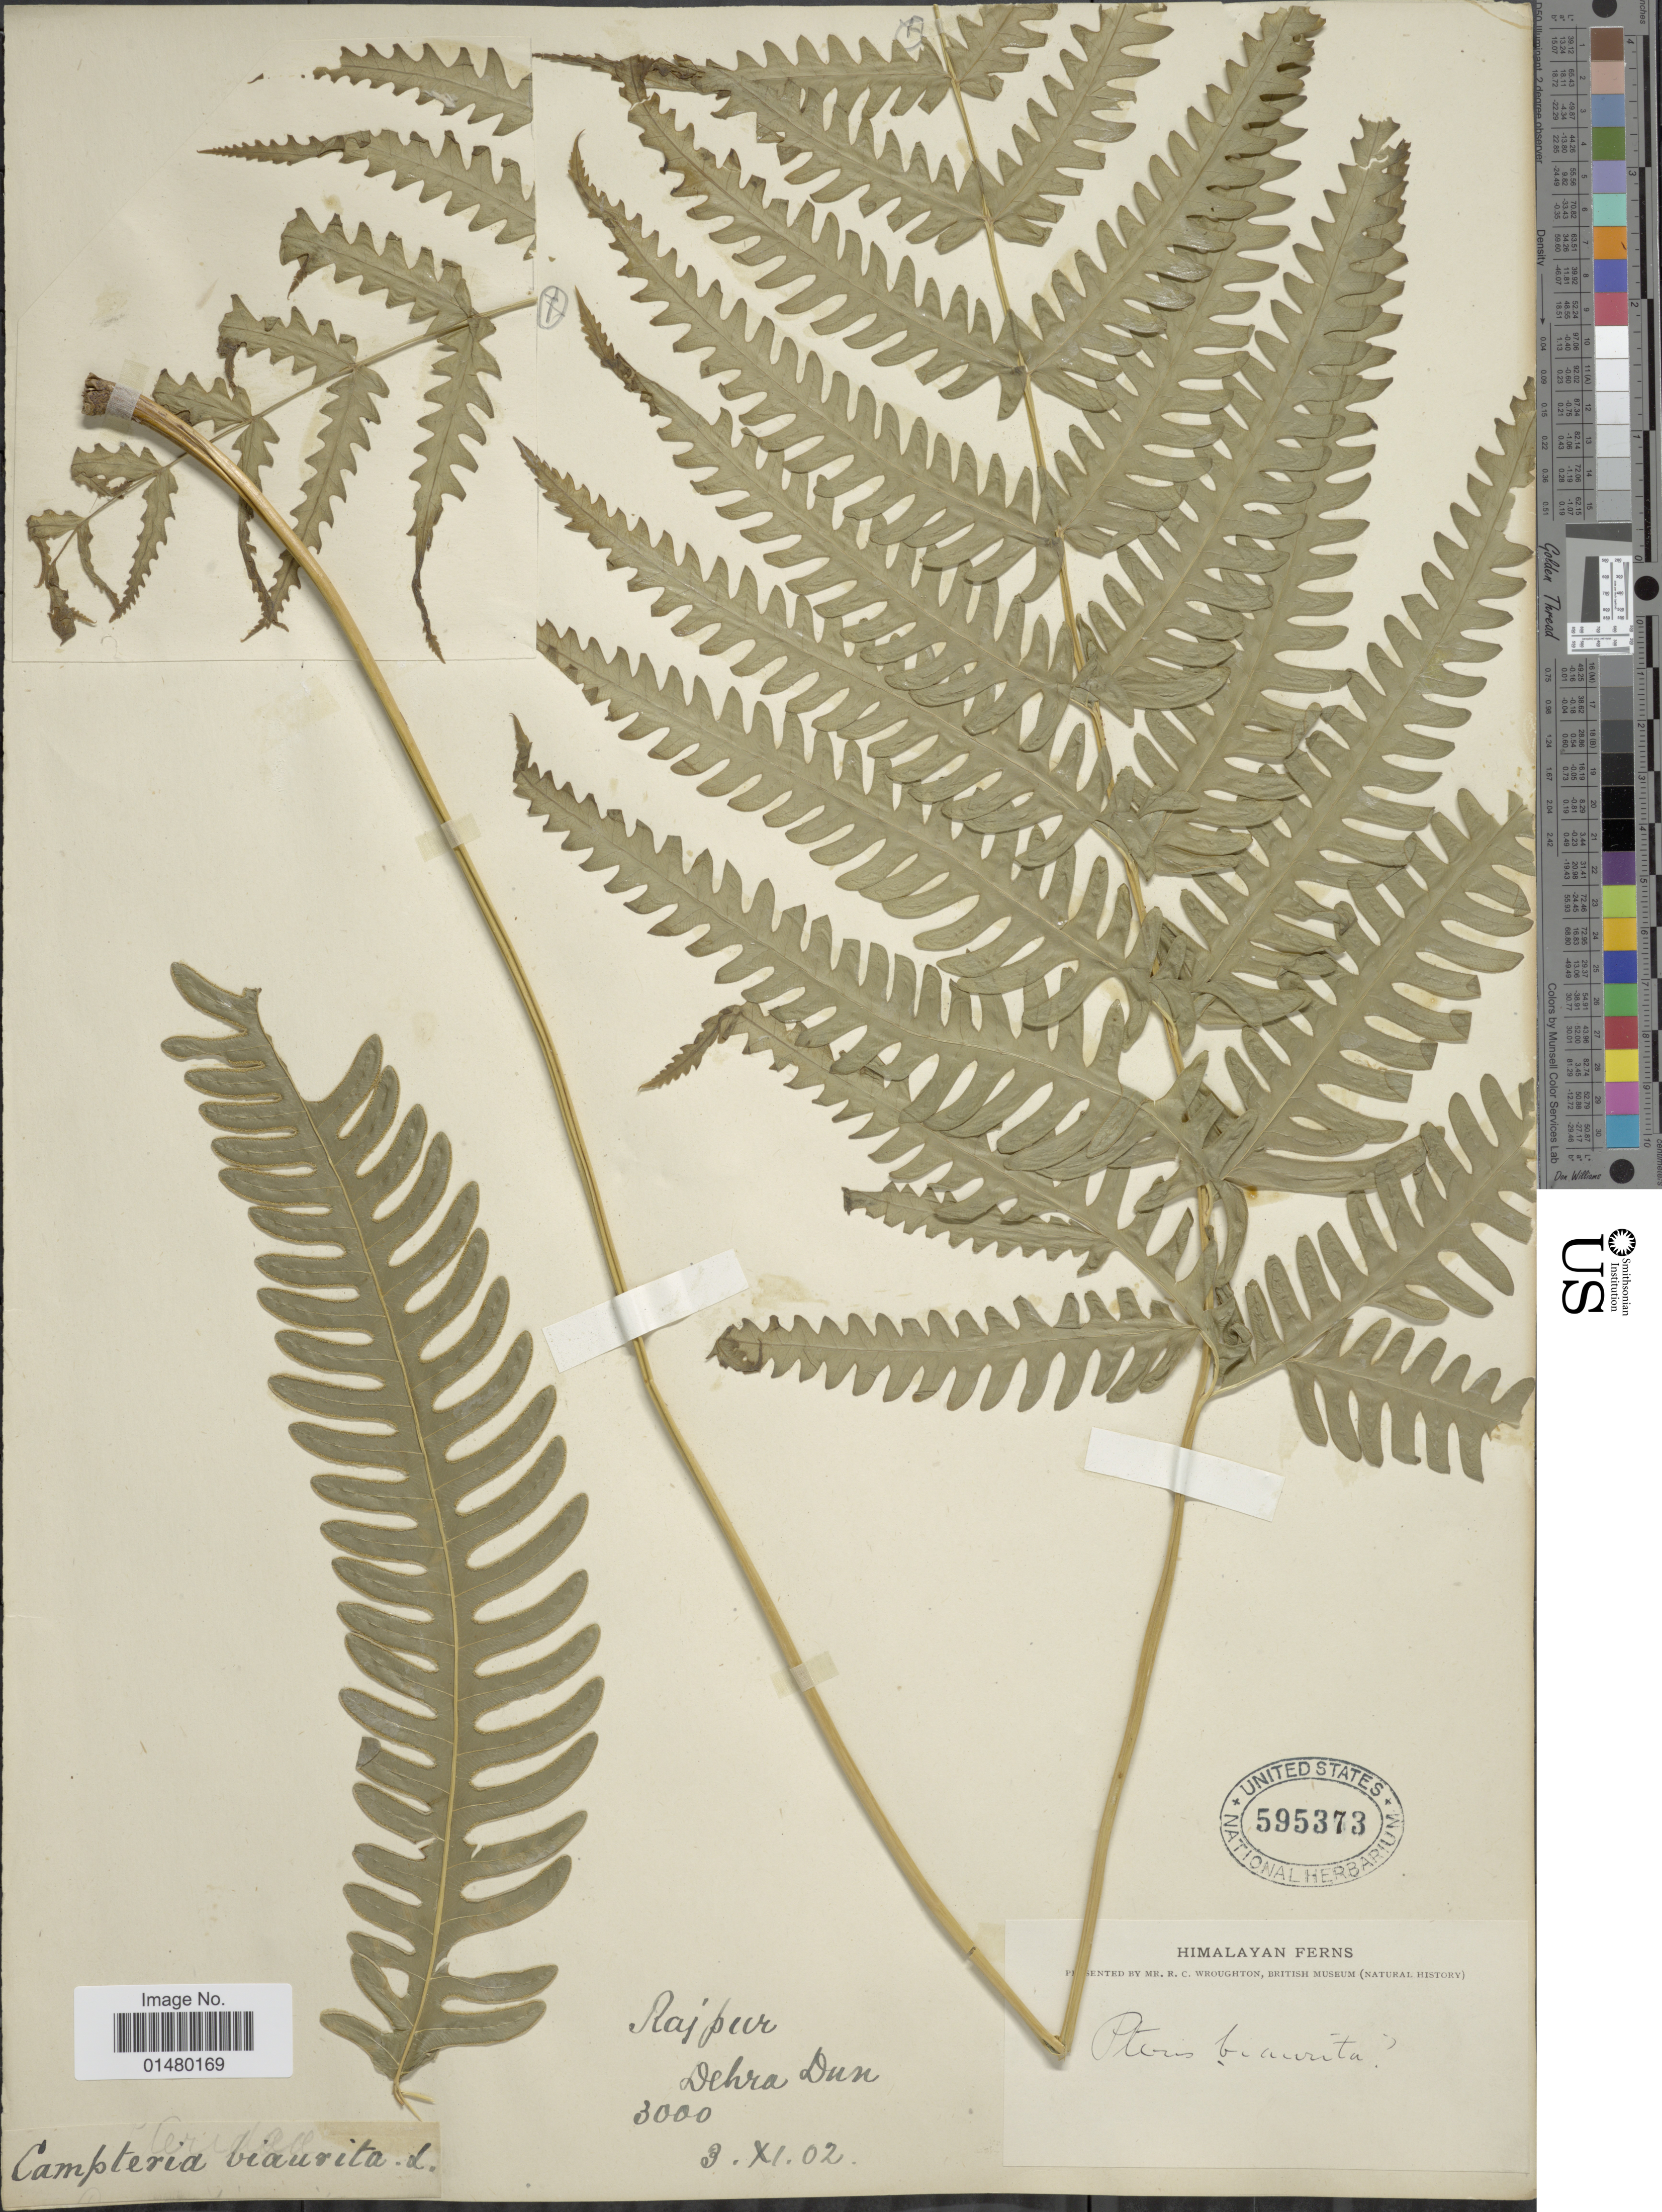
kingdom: Plantae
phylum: Tracheophyta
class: Polypodiopsida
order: Polypodiales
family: Pteridaceae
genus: Pteris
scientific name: Pteris biaurita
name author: L.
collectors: R. Wroughton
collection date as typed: Transcribed d/m/y: 3/11/2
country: India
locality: Rajpur, Dehra Dun, Himalayan Ferns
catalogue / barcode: US 595373